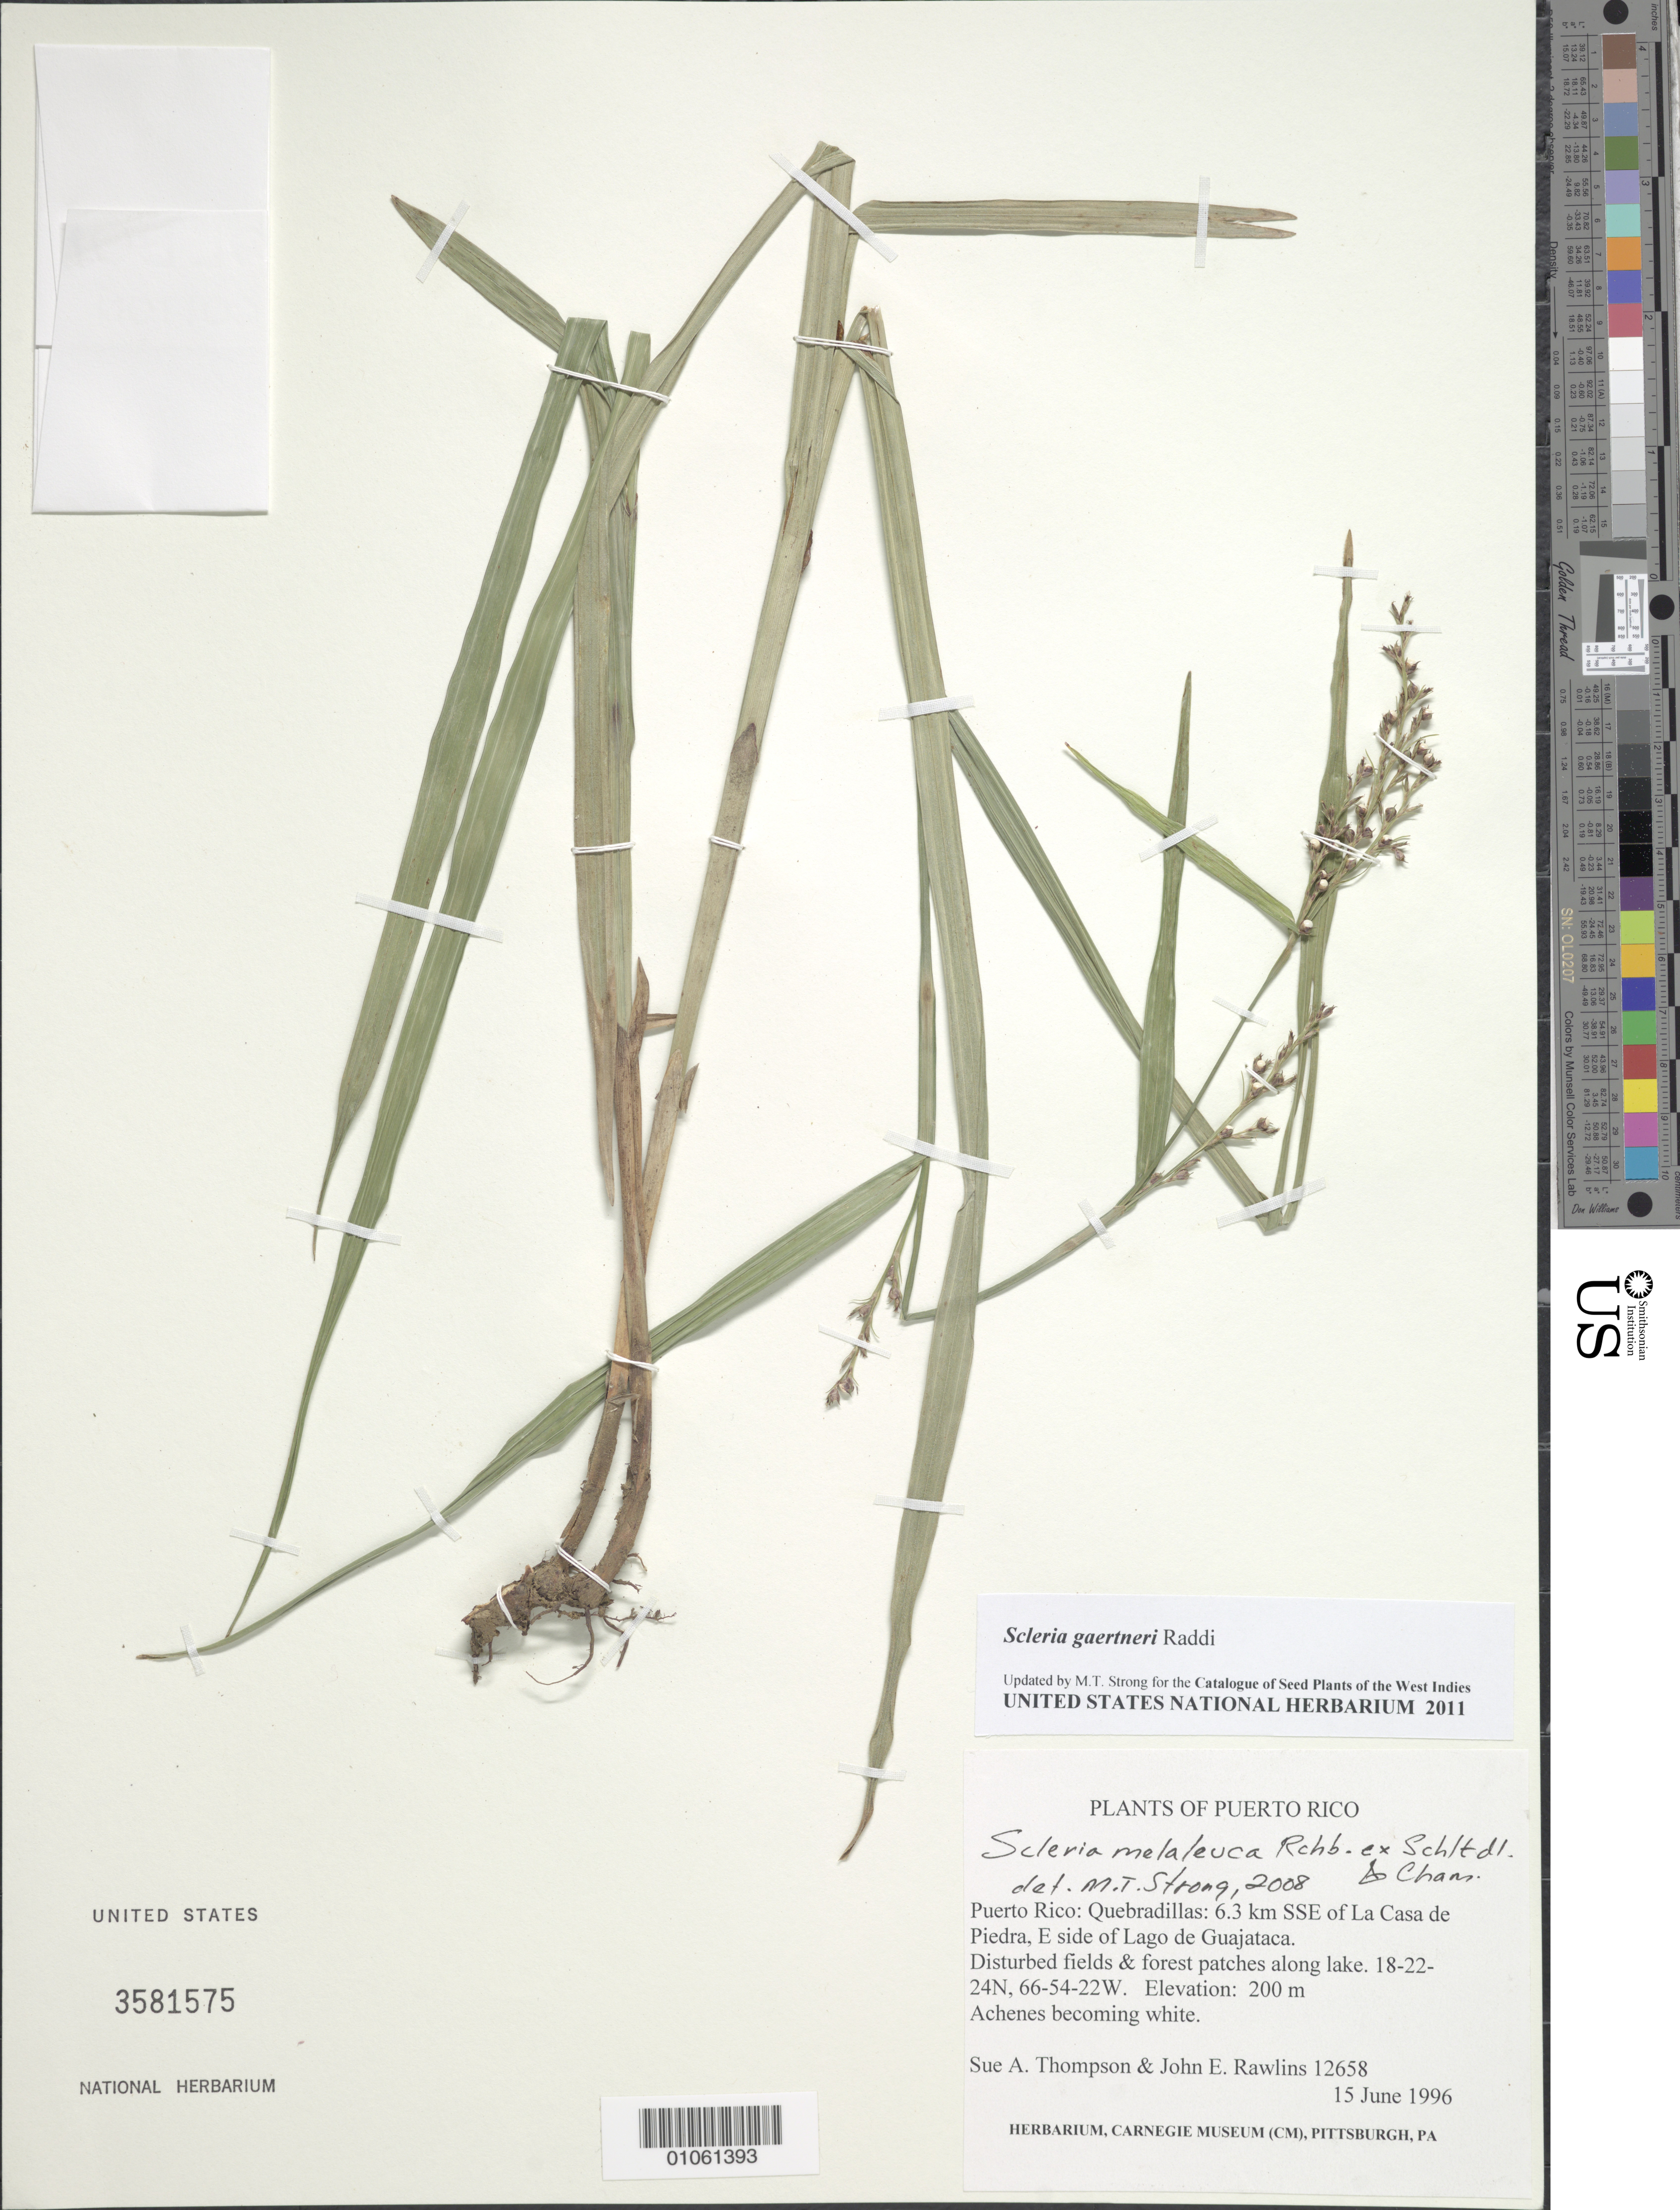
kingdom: Plantae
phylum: Tracheophyta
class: Liliopsida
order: Poales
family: Cyperaceae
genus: Scleria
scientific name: Scleria gaertneri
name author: Raddi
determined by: Strong, M. T., (US), Smithsonian Institution - National Museum of Natural History (UNITED STATES)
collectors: S. A. Thompson & J. Rawlins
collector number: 12658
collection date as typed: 15 Jun 1996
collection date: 1996-06-15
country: Puerto Rico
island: Puerto Rico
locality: Quebradillas, 6.3 km SSE of La Casa de Piedra, E side of Lago de Guajataca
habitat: Disturbed fields and forest patches along lake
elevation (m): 200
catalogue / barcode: US 3581575